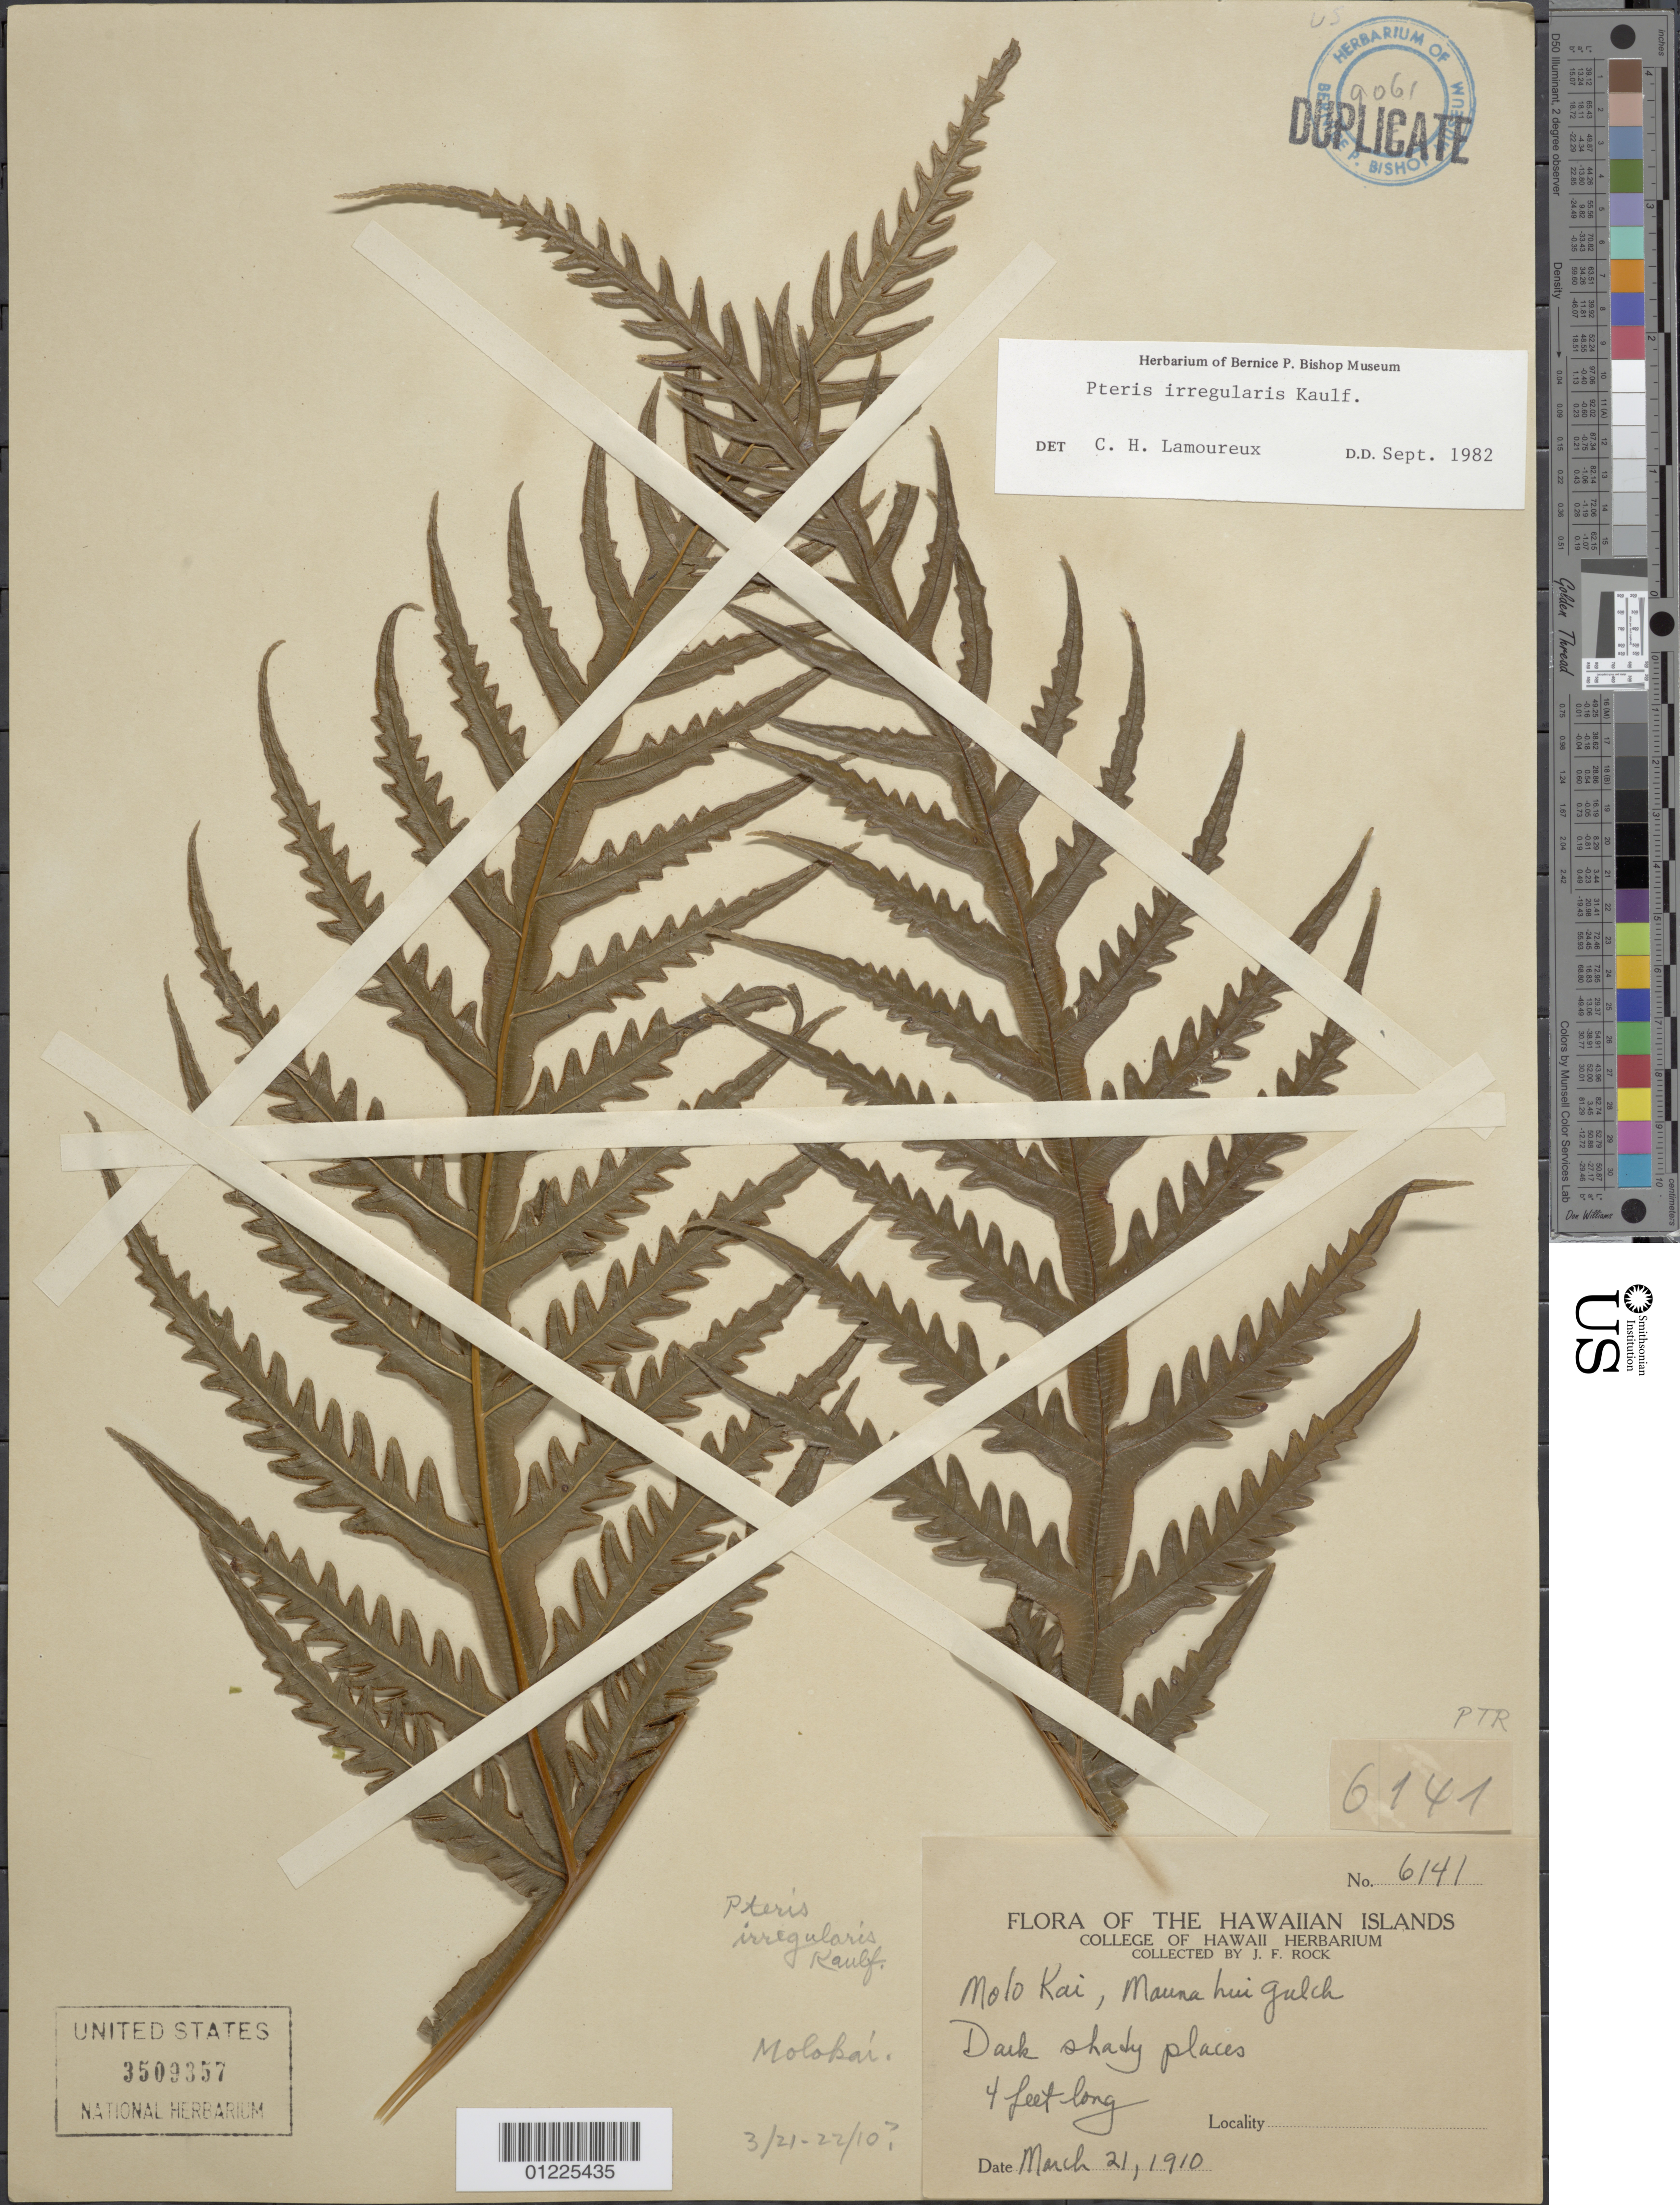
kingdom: Plantae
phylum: Tracheophyta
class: Polypodiopsida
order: Polypodiales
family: Pteridaceae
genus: Pteris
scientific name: Pteris irregularis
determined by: Lamoureux, C. H.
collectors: J. F. Rock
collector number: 6141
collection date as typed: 21 Mar 1910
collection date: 1910-03-21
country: United States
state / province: Hawaii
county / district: Maui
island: Moloka'i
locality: Maunahui Gulch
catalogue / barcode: US 3509357